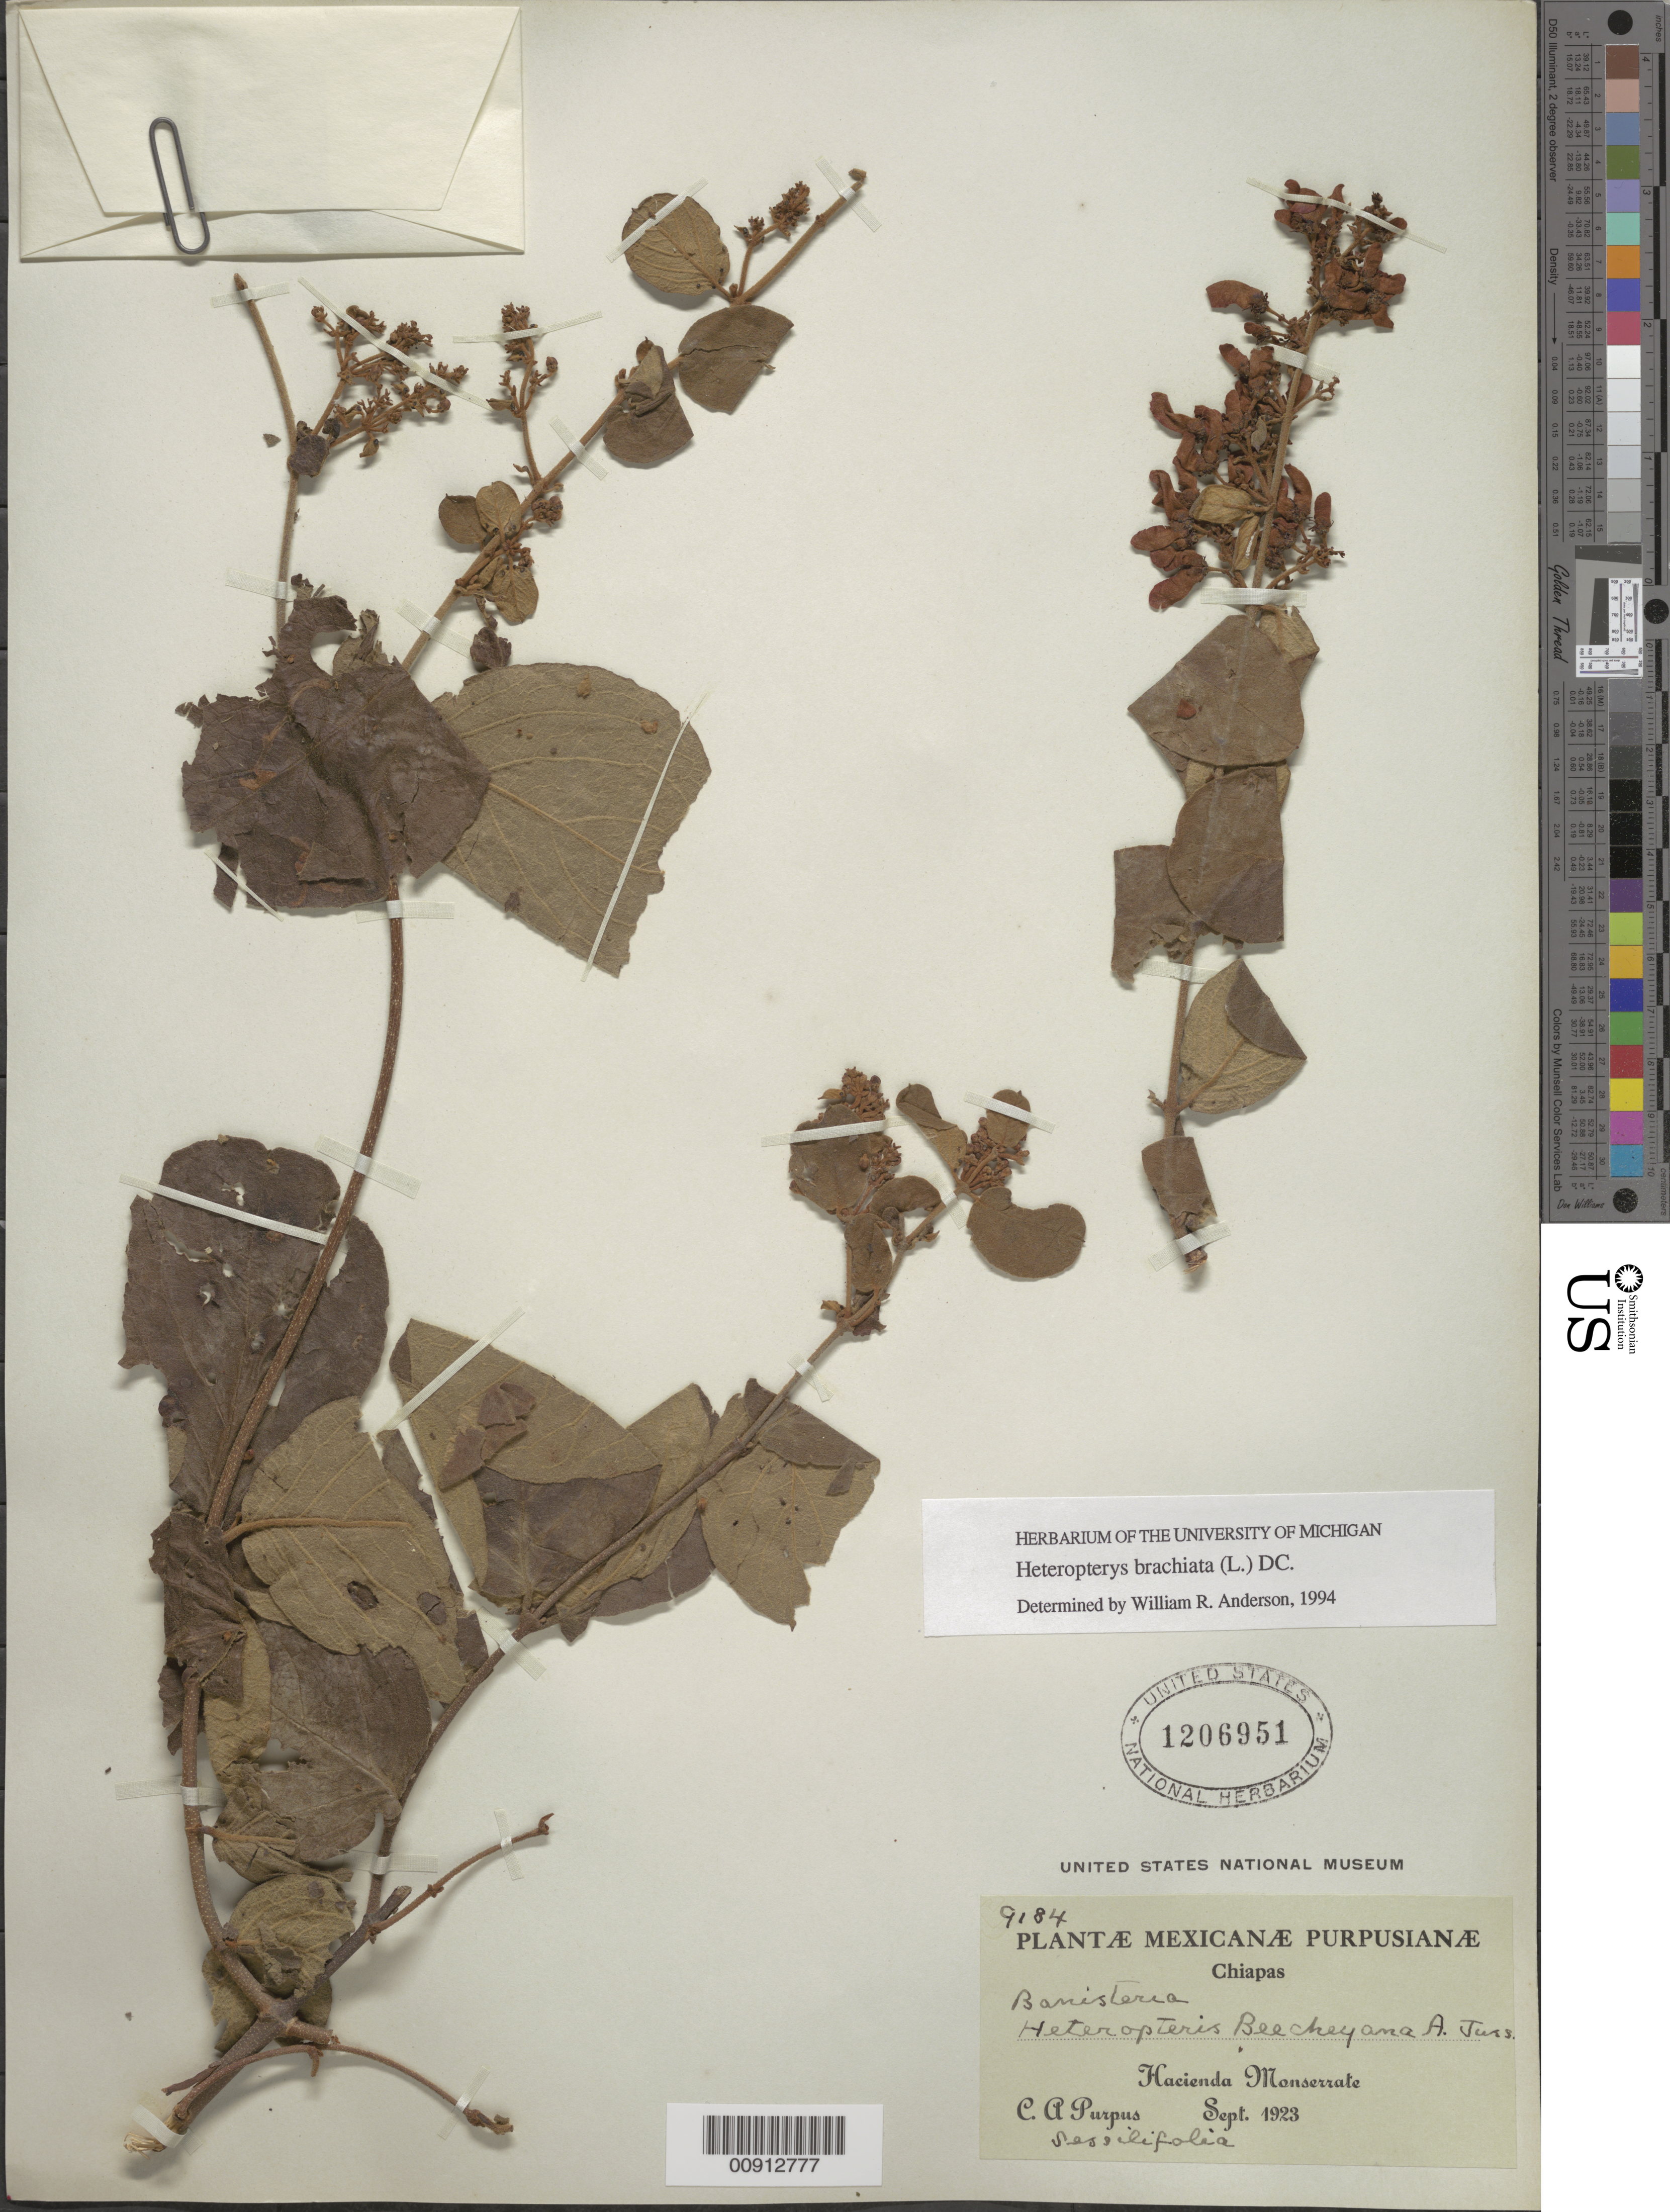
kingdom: Plantae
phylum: Tracheophyta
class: Magnoliopsida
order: Malpighiales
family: Malpighiaceae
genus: Heteropterys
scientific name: Heteropterys brachiata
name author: (L.) DC.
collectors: C. A. Purpus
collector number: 9184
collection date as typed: Sep 1923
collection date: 1923-09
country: Mexico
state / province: Chiapas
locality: Hacienda Monserrate, Chiapas.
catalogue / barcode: US 1206951